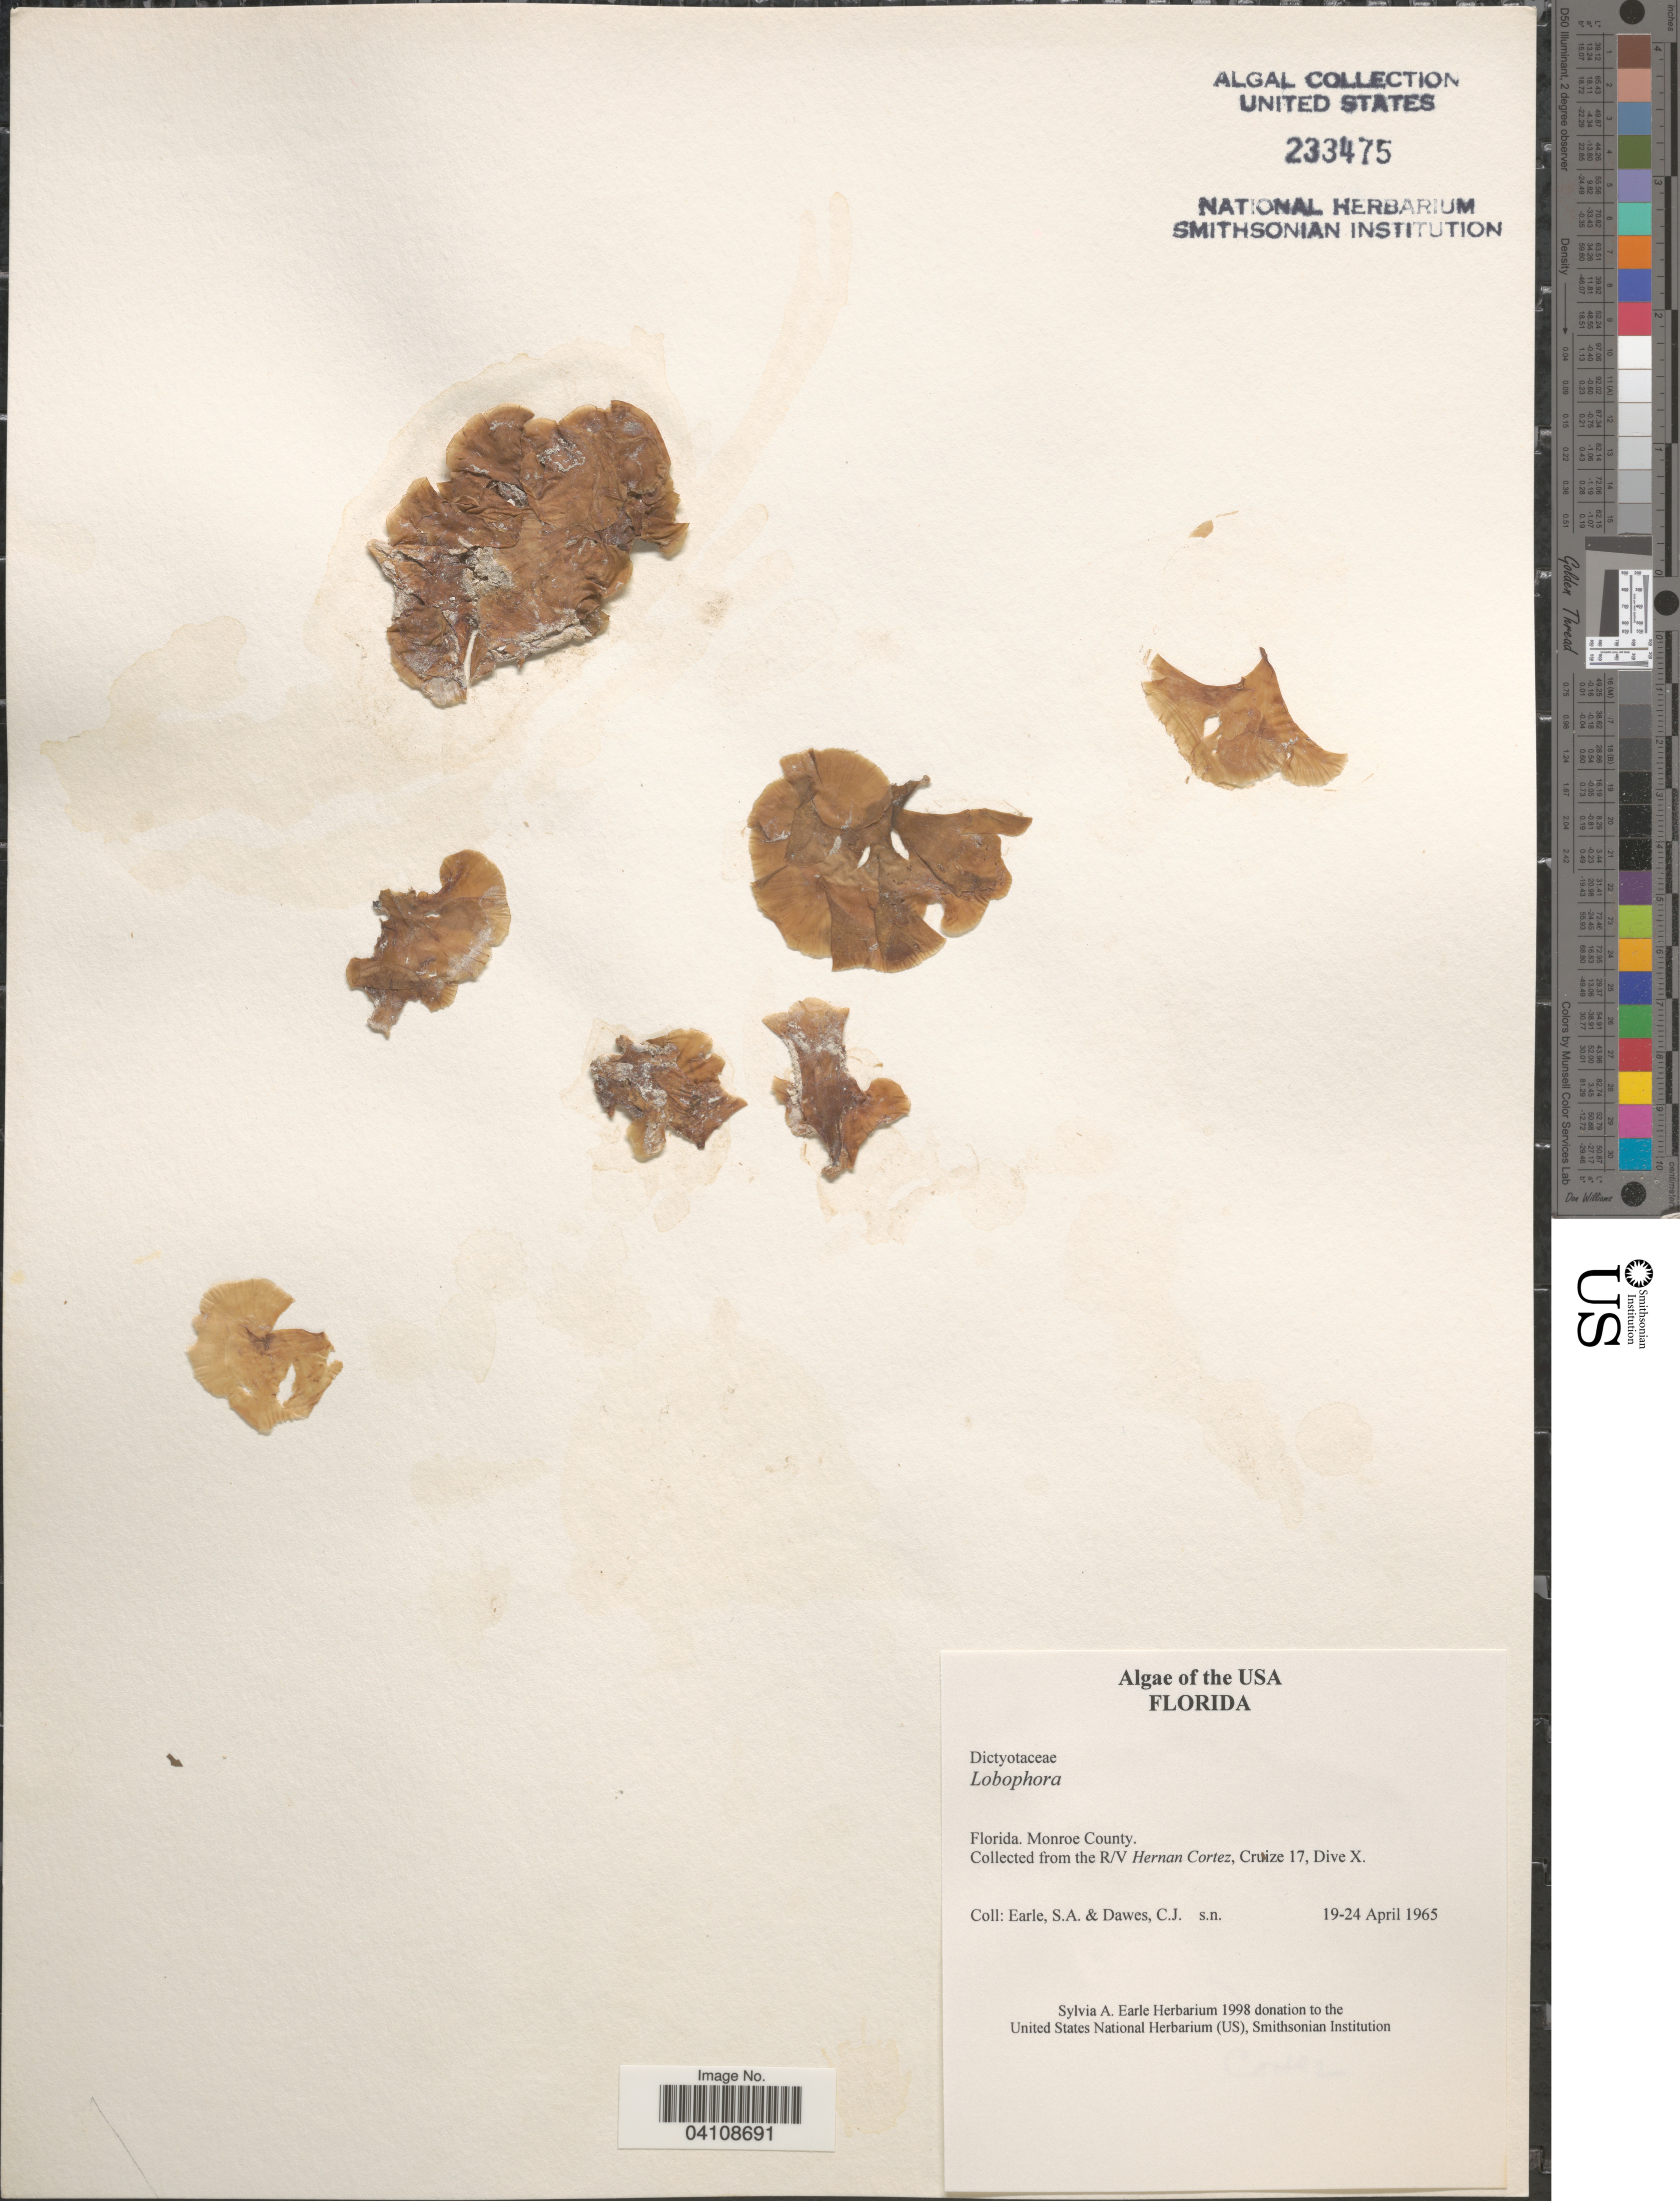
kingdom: Chromista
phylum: Ochrophyta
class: Phaeophyceae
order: Dictyotales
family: Dictyotaceae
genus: Lobophora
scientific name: Lobophora sp.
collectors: S. A. Earle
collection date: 1965-04-19/1965-04-24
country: United States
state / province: Florida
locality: Monroe County. The R/V Hernan Cortez, Cruize 17, Dive X.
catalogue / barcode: US 233475